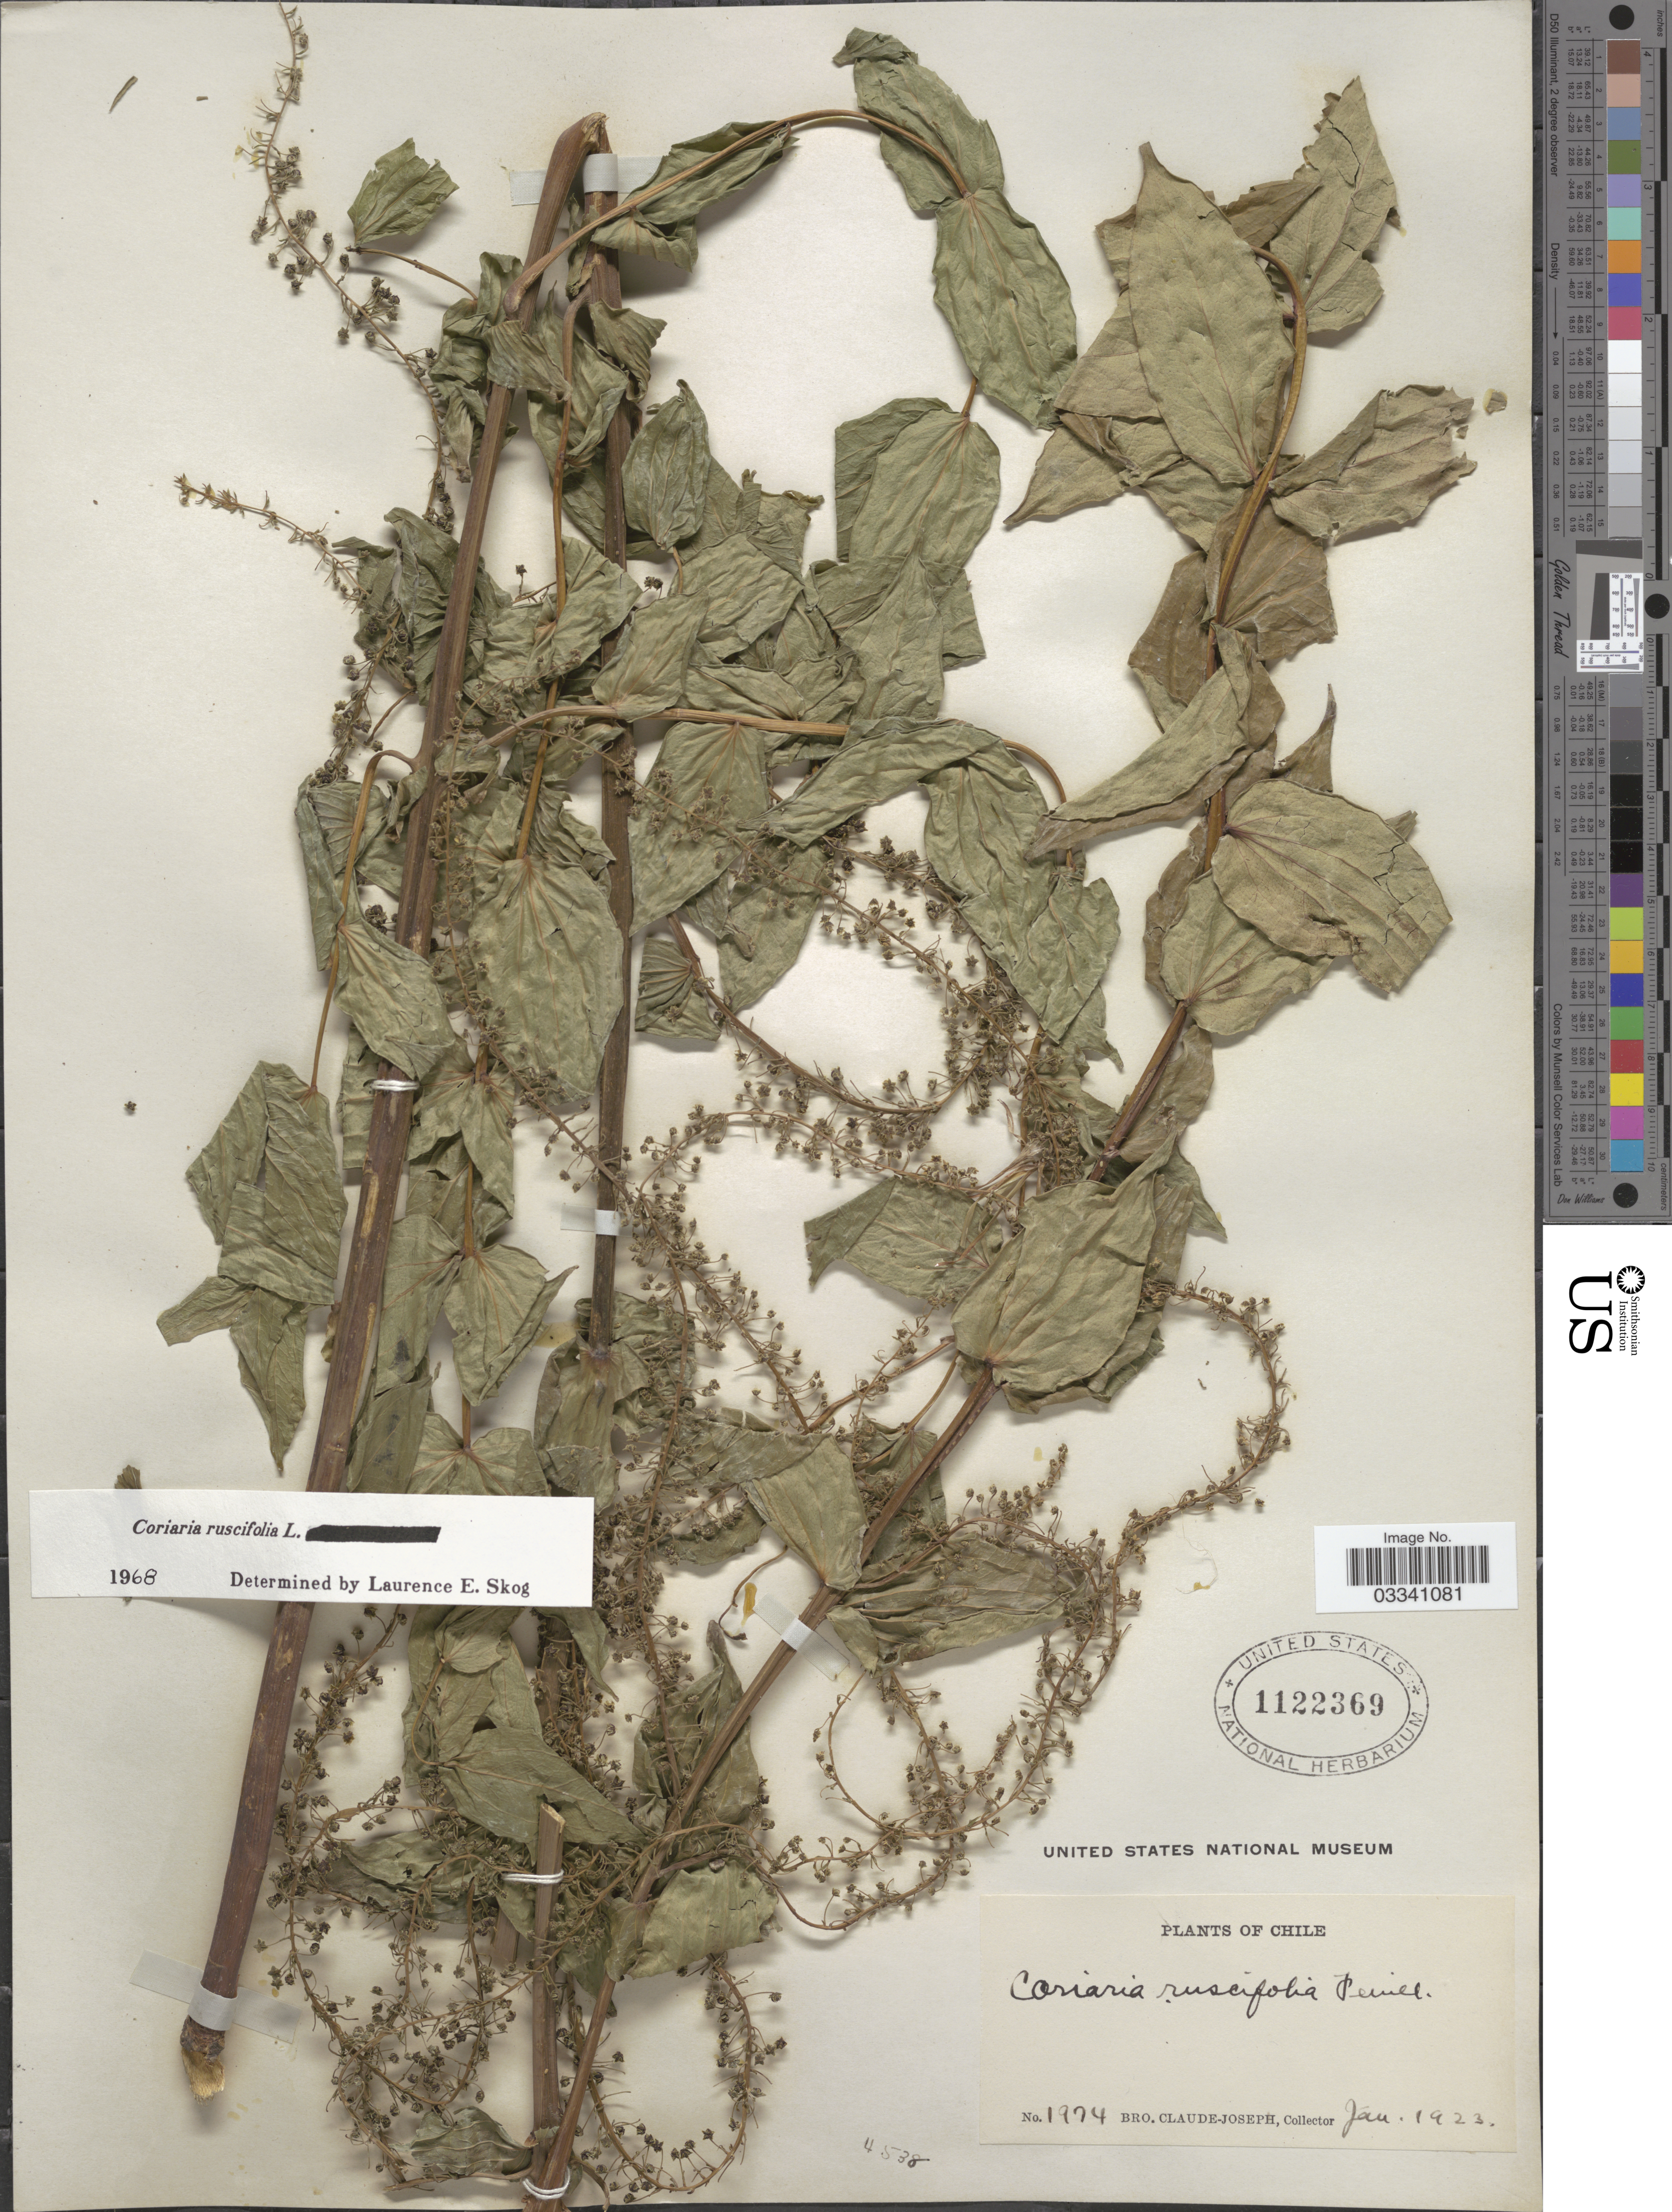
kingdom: Plantae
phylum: Tracheophyta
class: Magnoliopsida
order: Cucurbitales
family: Coriariaceae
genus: Coriaria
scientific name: Coriaria ruscifolia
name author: L.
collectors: Bro. Claude-Joseph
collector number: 1974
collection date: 1923-01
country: Chile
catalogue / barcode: US 1122369